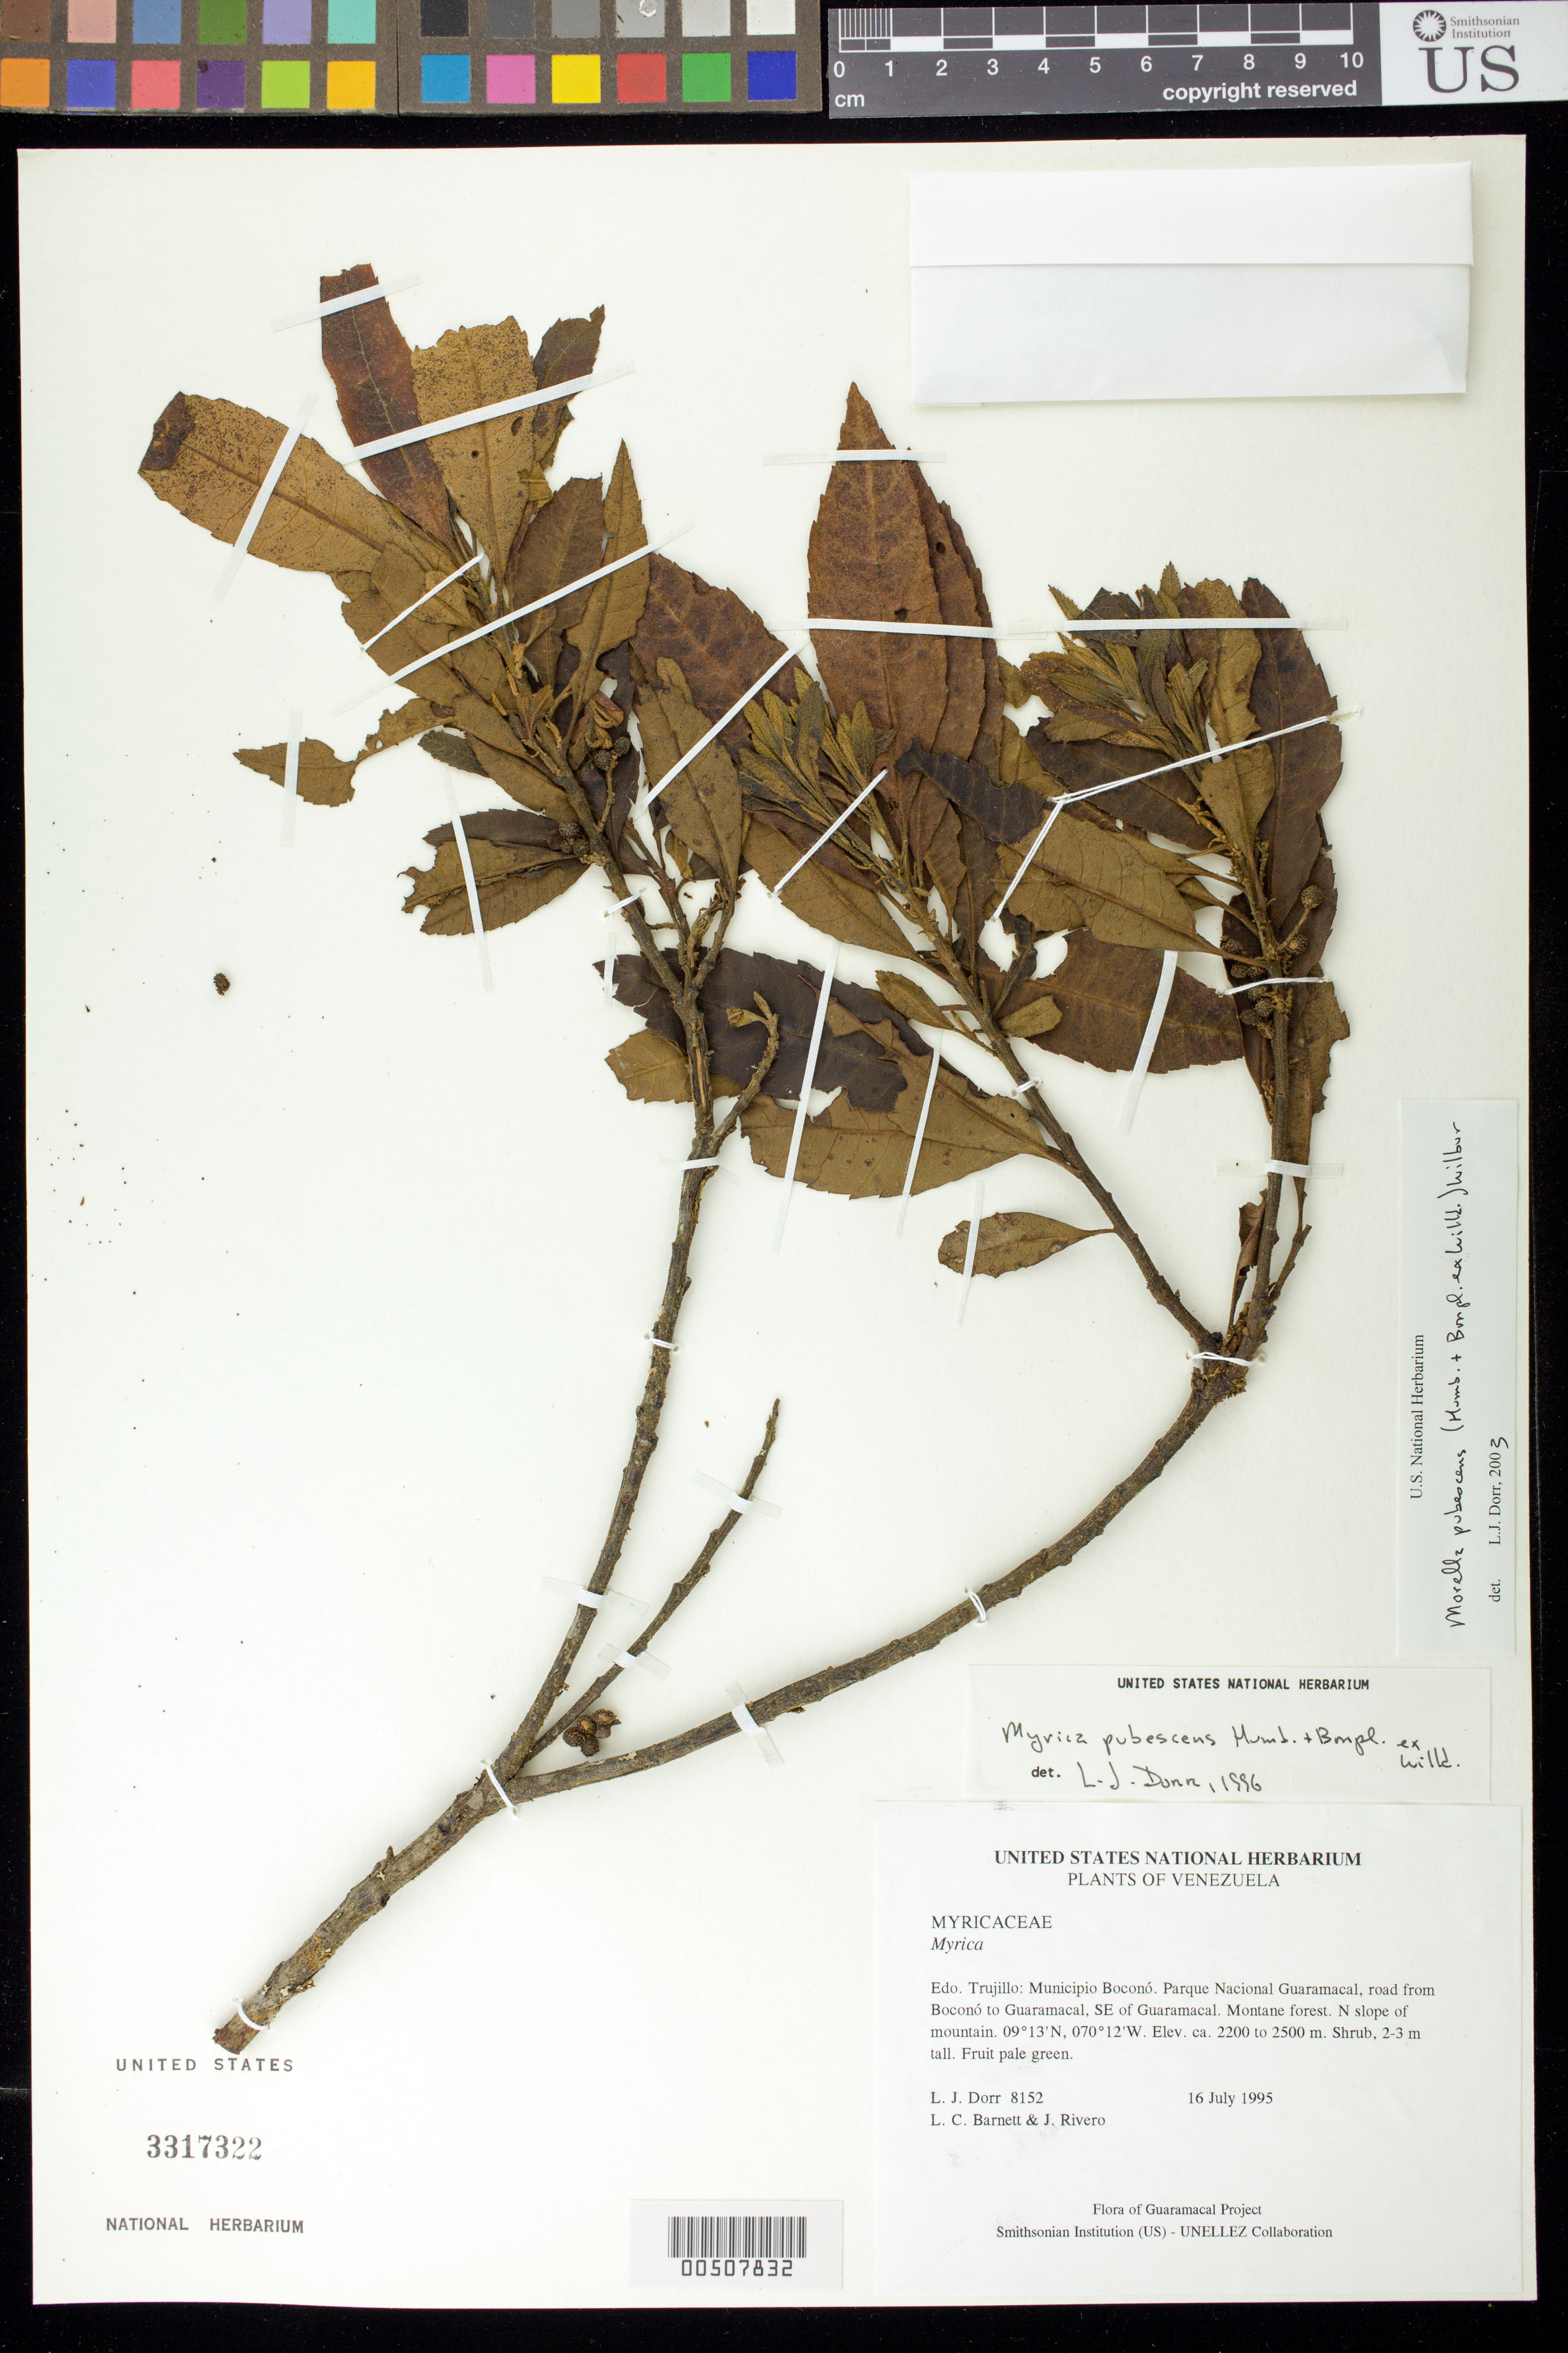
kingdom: Plantae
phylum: Tracheophyta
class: Magnoliopsida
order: Fagales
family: Myricaceae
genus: Myrica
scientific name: Myrica pubescens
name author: Humb. & Bonpl. ex Willd.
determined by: Dorr, L. J., (BOT), Smithsonian Institution - National Museum of Natural History (UNITED STATES)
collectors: L. J. Dorr, L. C. Barnett & J. Rivero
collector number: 8152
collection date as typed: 16 Jul 1995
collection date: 1995-07-16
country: Venezuela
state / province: Trujillo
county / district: Boconó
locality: Parque Nacional Guaramacal, road from Boconó to Guaramacal, SE of Guaramacal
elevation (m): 2200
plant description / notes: PORT, US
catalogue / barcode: US 3317322